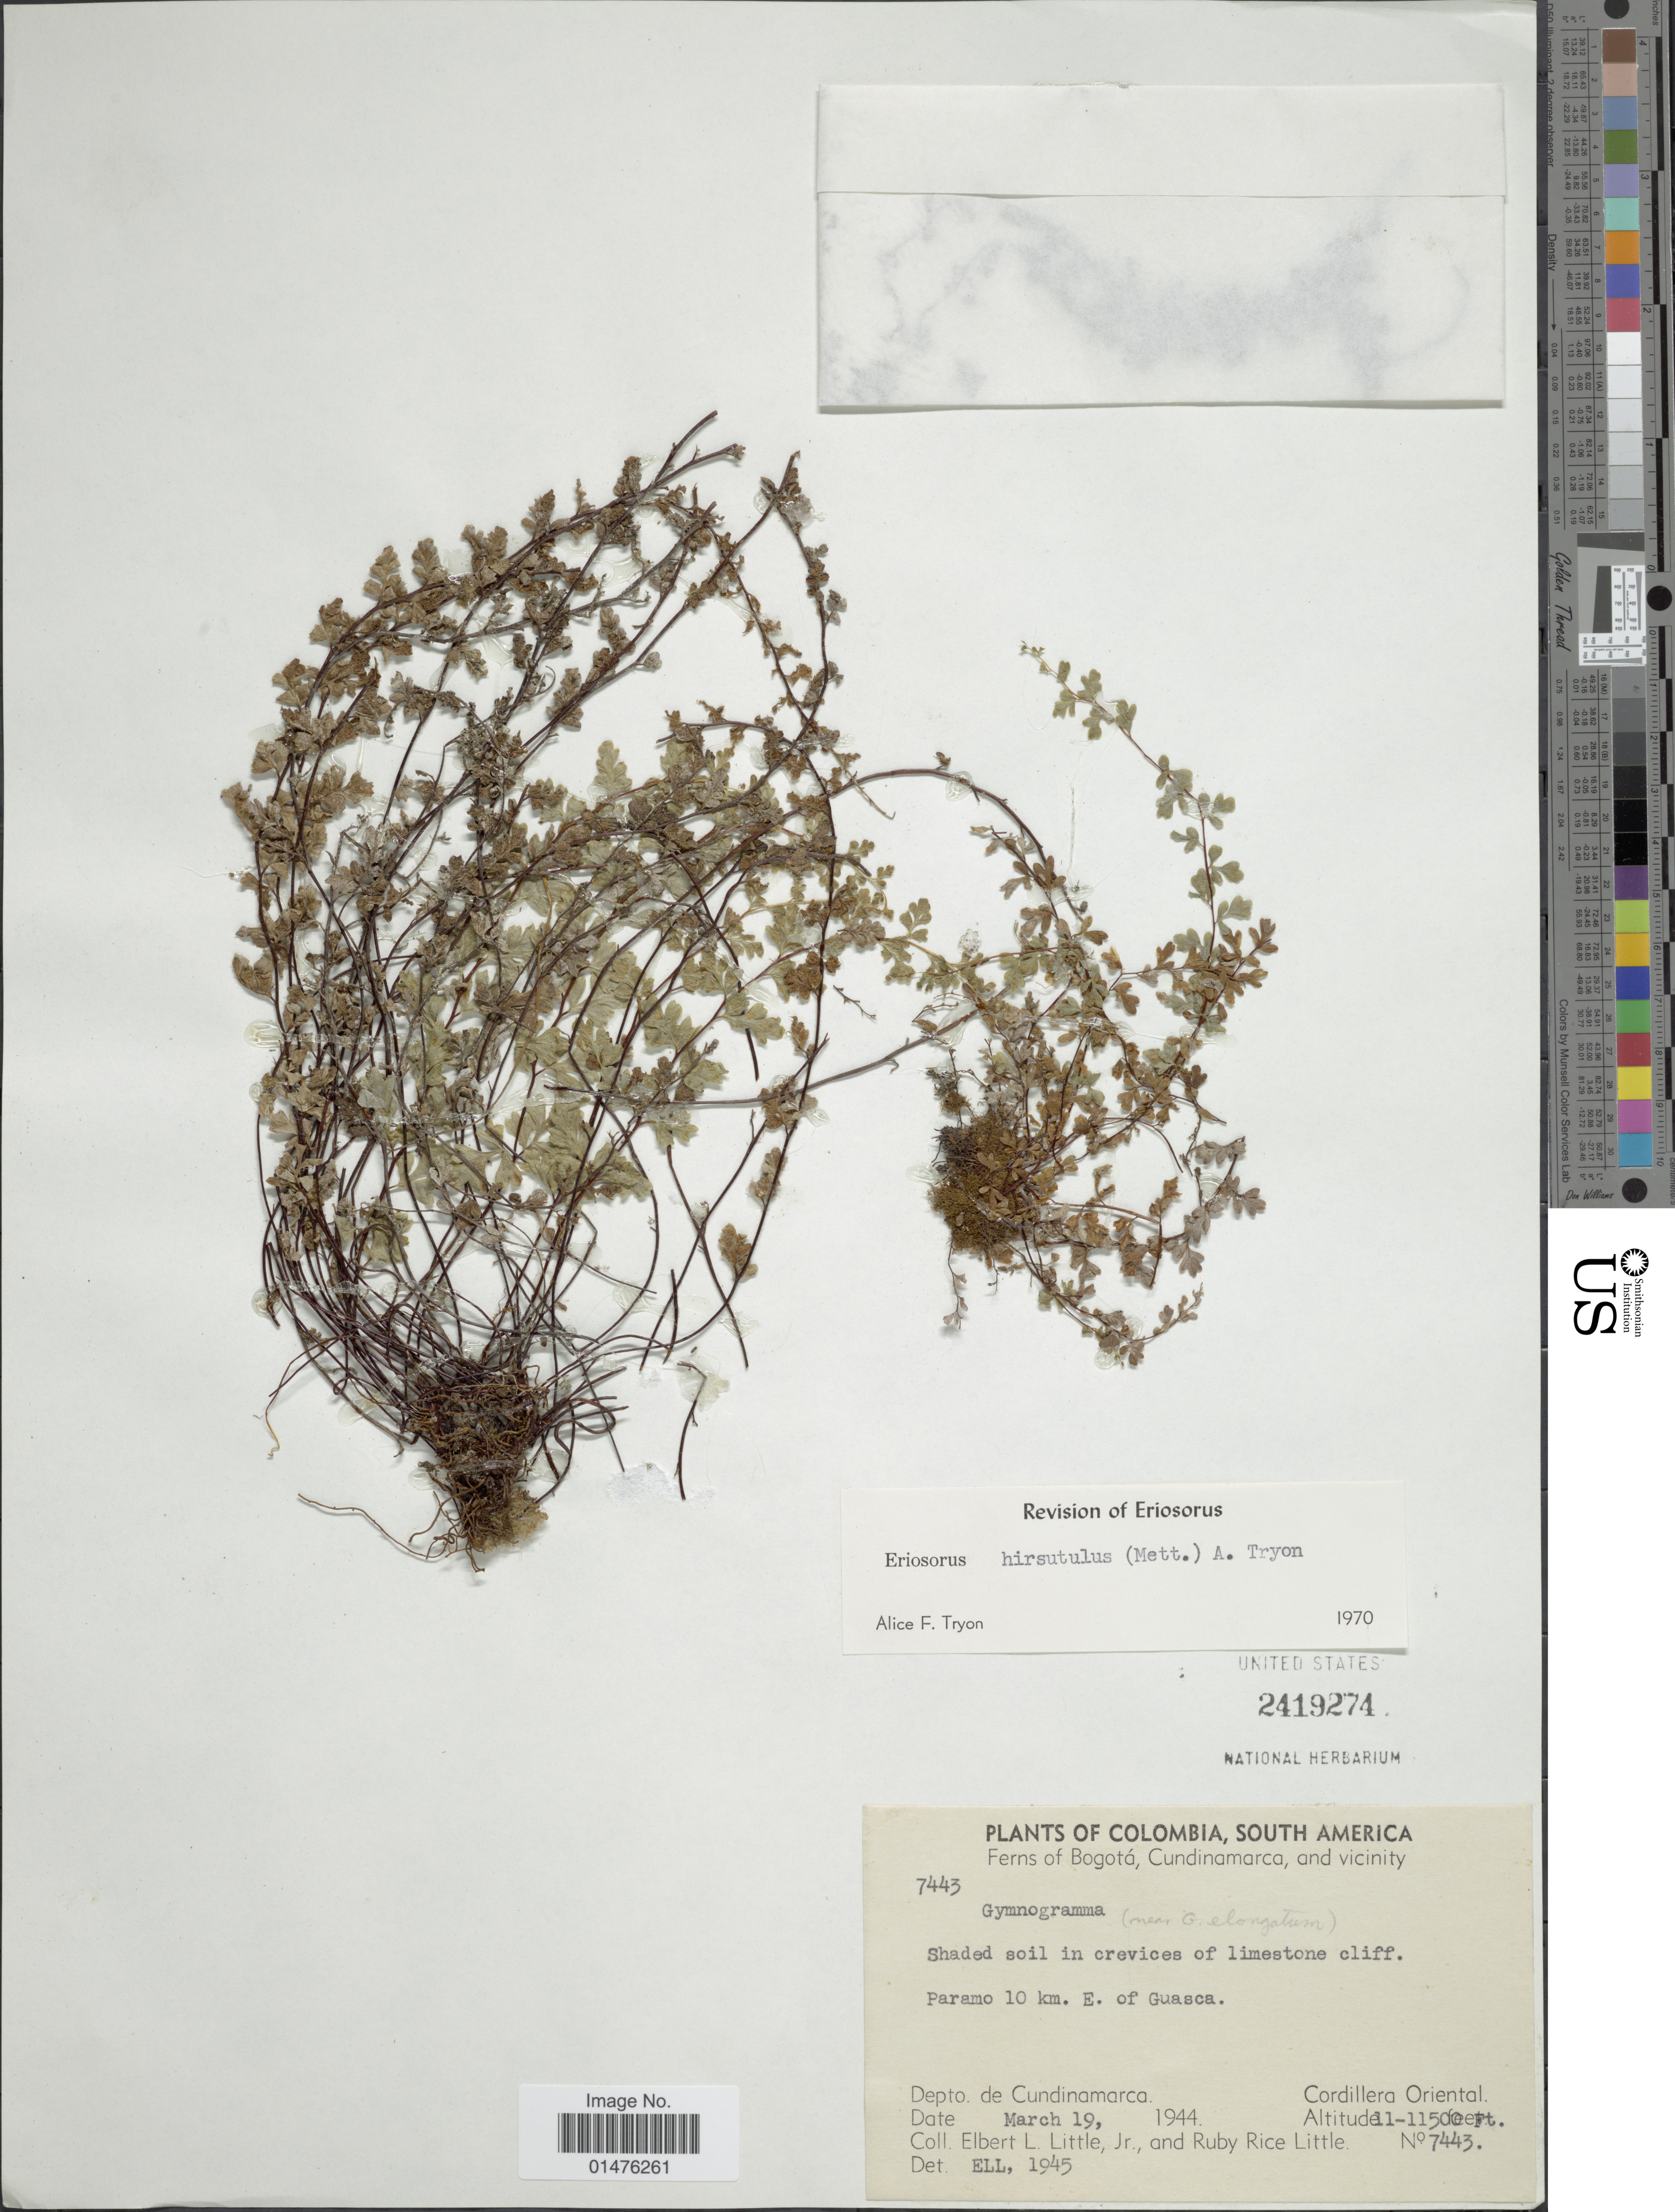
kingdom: Plantae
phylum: Tracheophyta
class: Polypodiopsida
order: Polypodiales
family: Pteridaceae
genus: Jamesonia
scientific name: Jamesonia hirsutula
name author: (Mett.) Christenh.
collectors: E. L. Little & R. R. Little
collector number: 7443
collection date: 1944-03-19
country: Colombia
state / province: Cundinamarca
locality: Paramo 10 km. E of Guasca, Depto Cundinamarca, Cordillera Oriental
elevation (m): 3353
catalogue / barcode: US 2419274